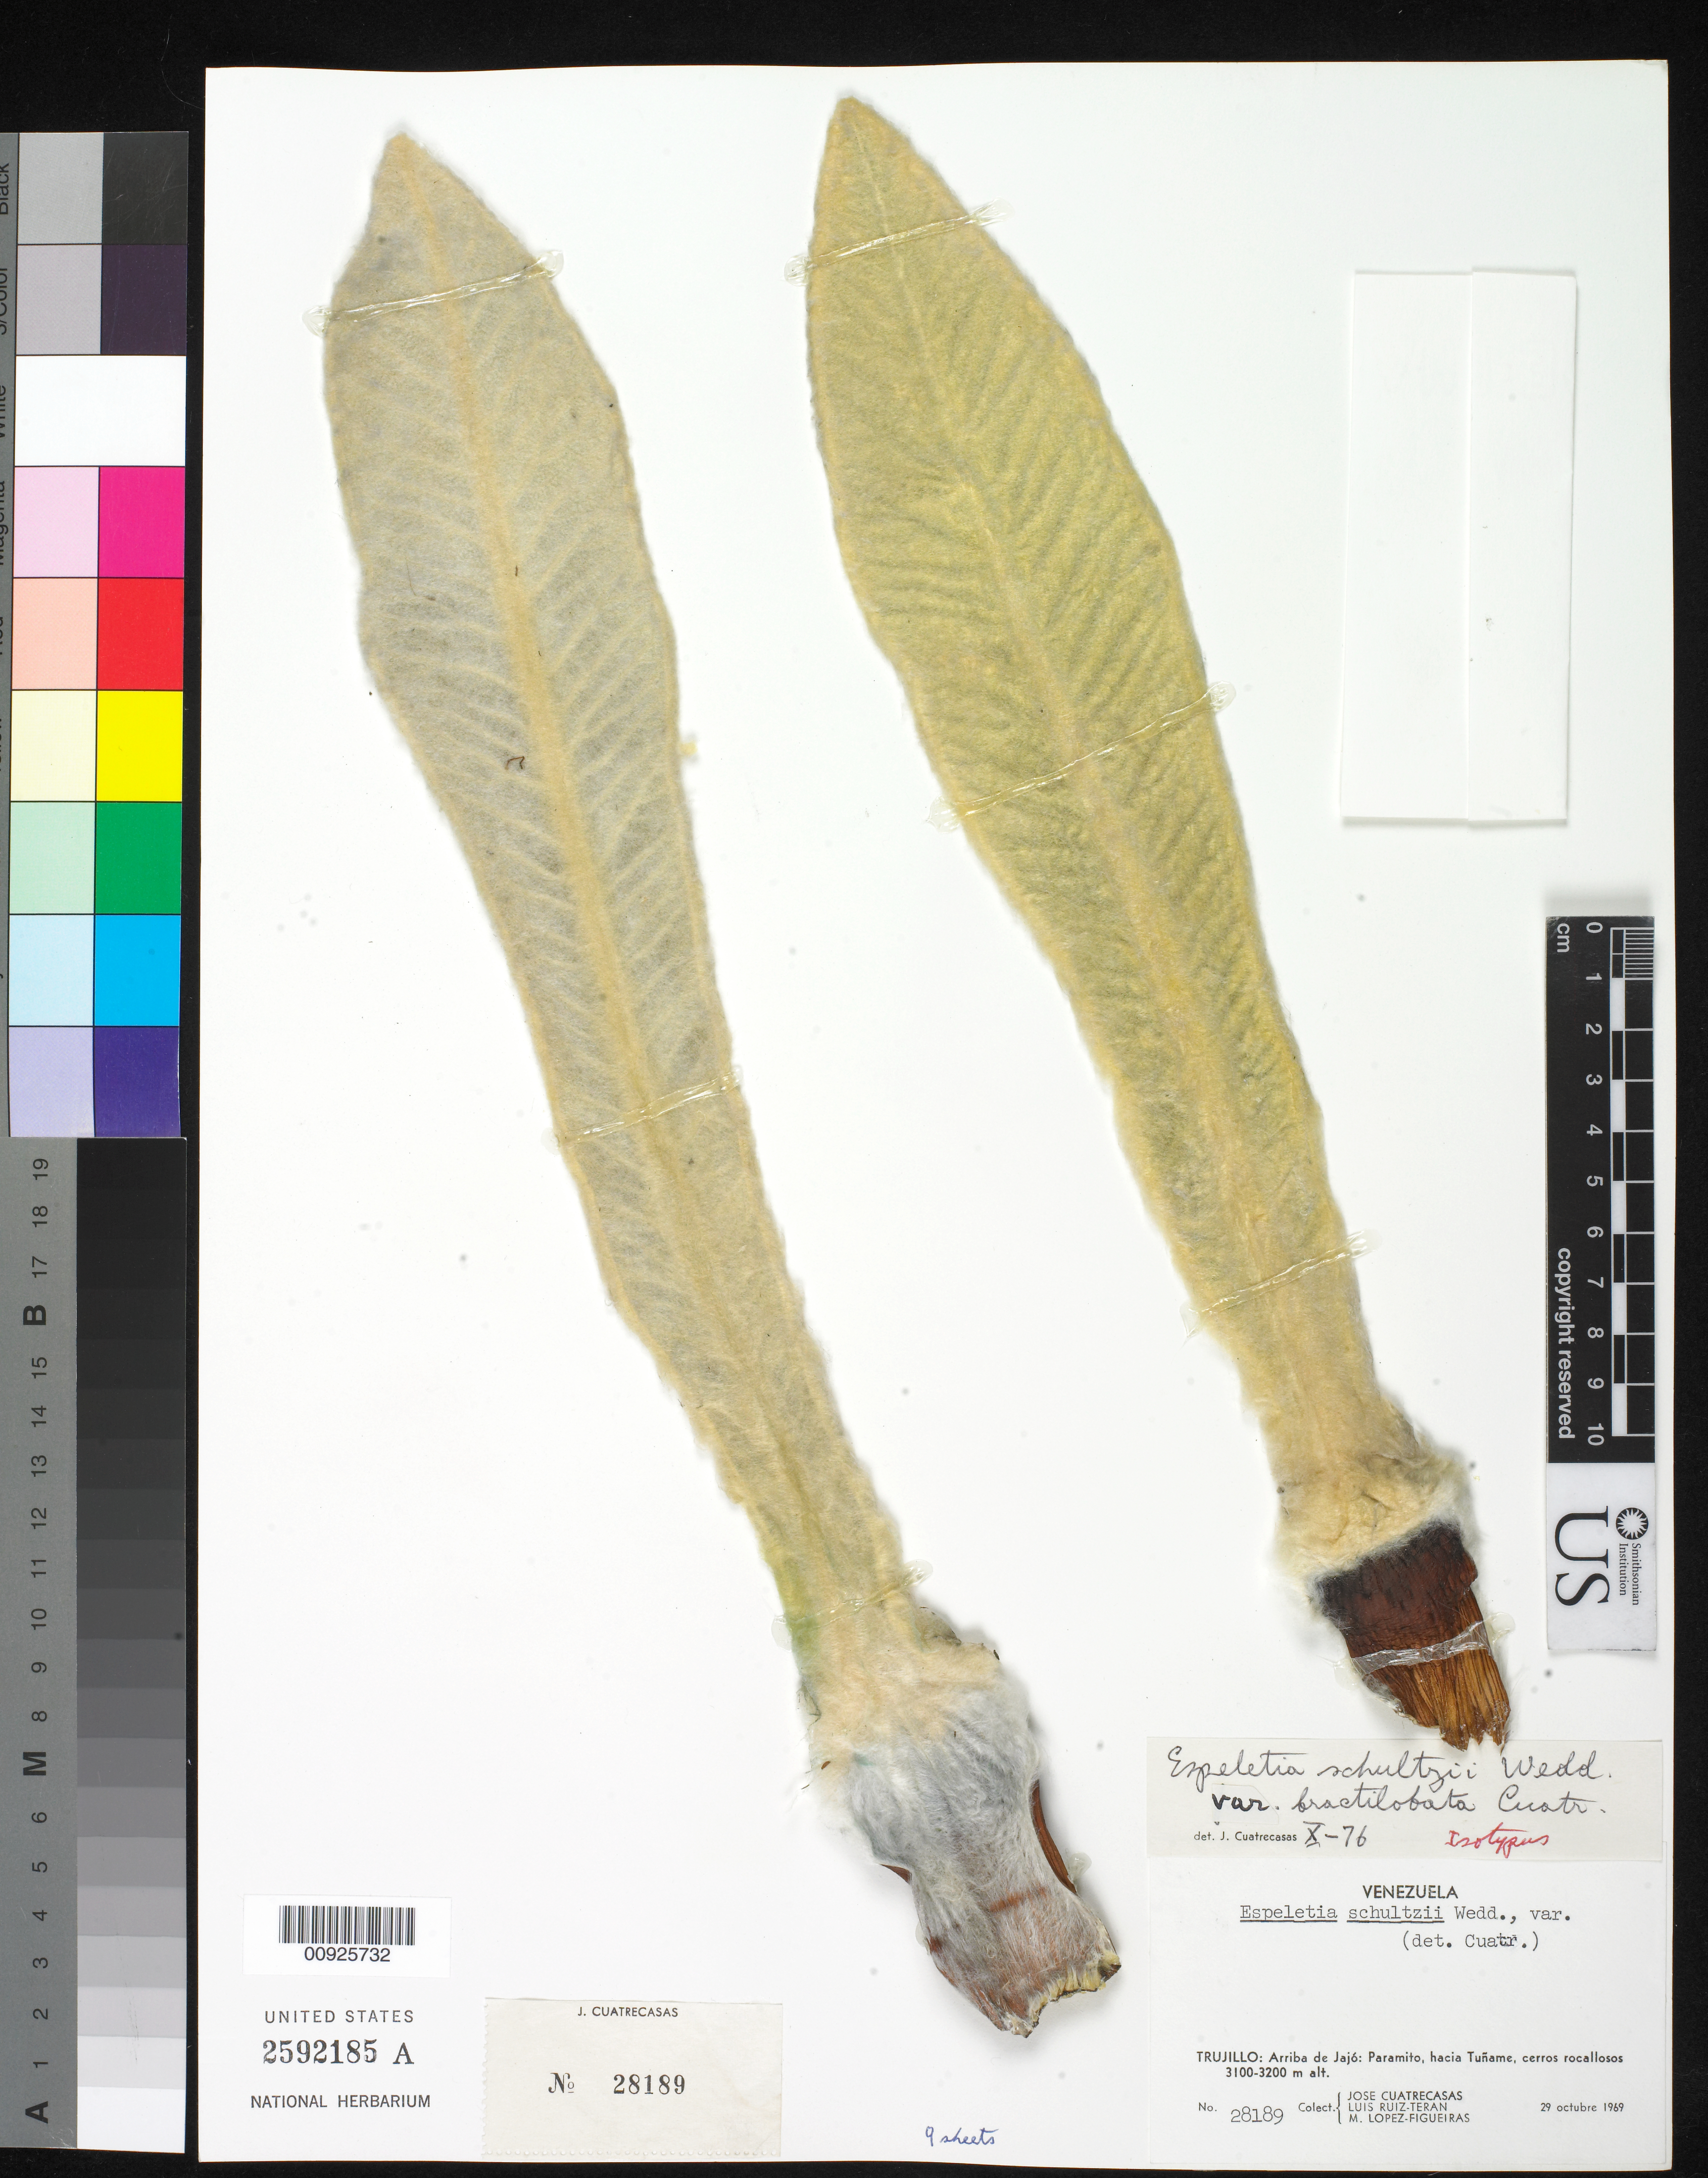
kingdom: Plantae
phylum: Tracheophyta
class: Magnoliopsida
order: Asterales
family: Asteraceae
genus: Espeletia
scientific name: Espeletia schultzii var. bractilobata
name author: Cuatrec.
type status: Isotype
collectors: J. Cuatrecasas, L. E. Ruíz-Terán & M. López Figueiras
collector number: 28189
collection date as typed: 29 Oct 1969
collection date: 1969-10-29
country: Venezuela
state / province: Trujillo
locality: Arriba de Jajo, Paramito, hacia Tuname, cerros rocallosos. [Above Jajo, Paramito, towards Tuname, rocky hills]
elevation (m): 3100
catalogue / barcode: US 2592185